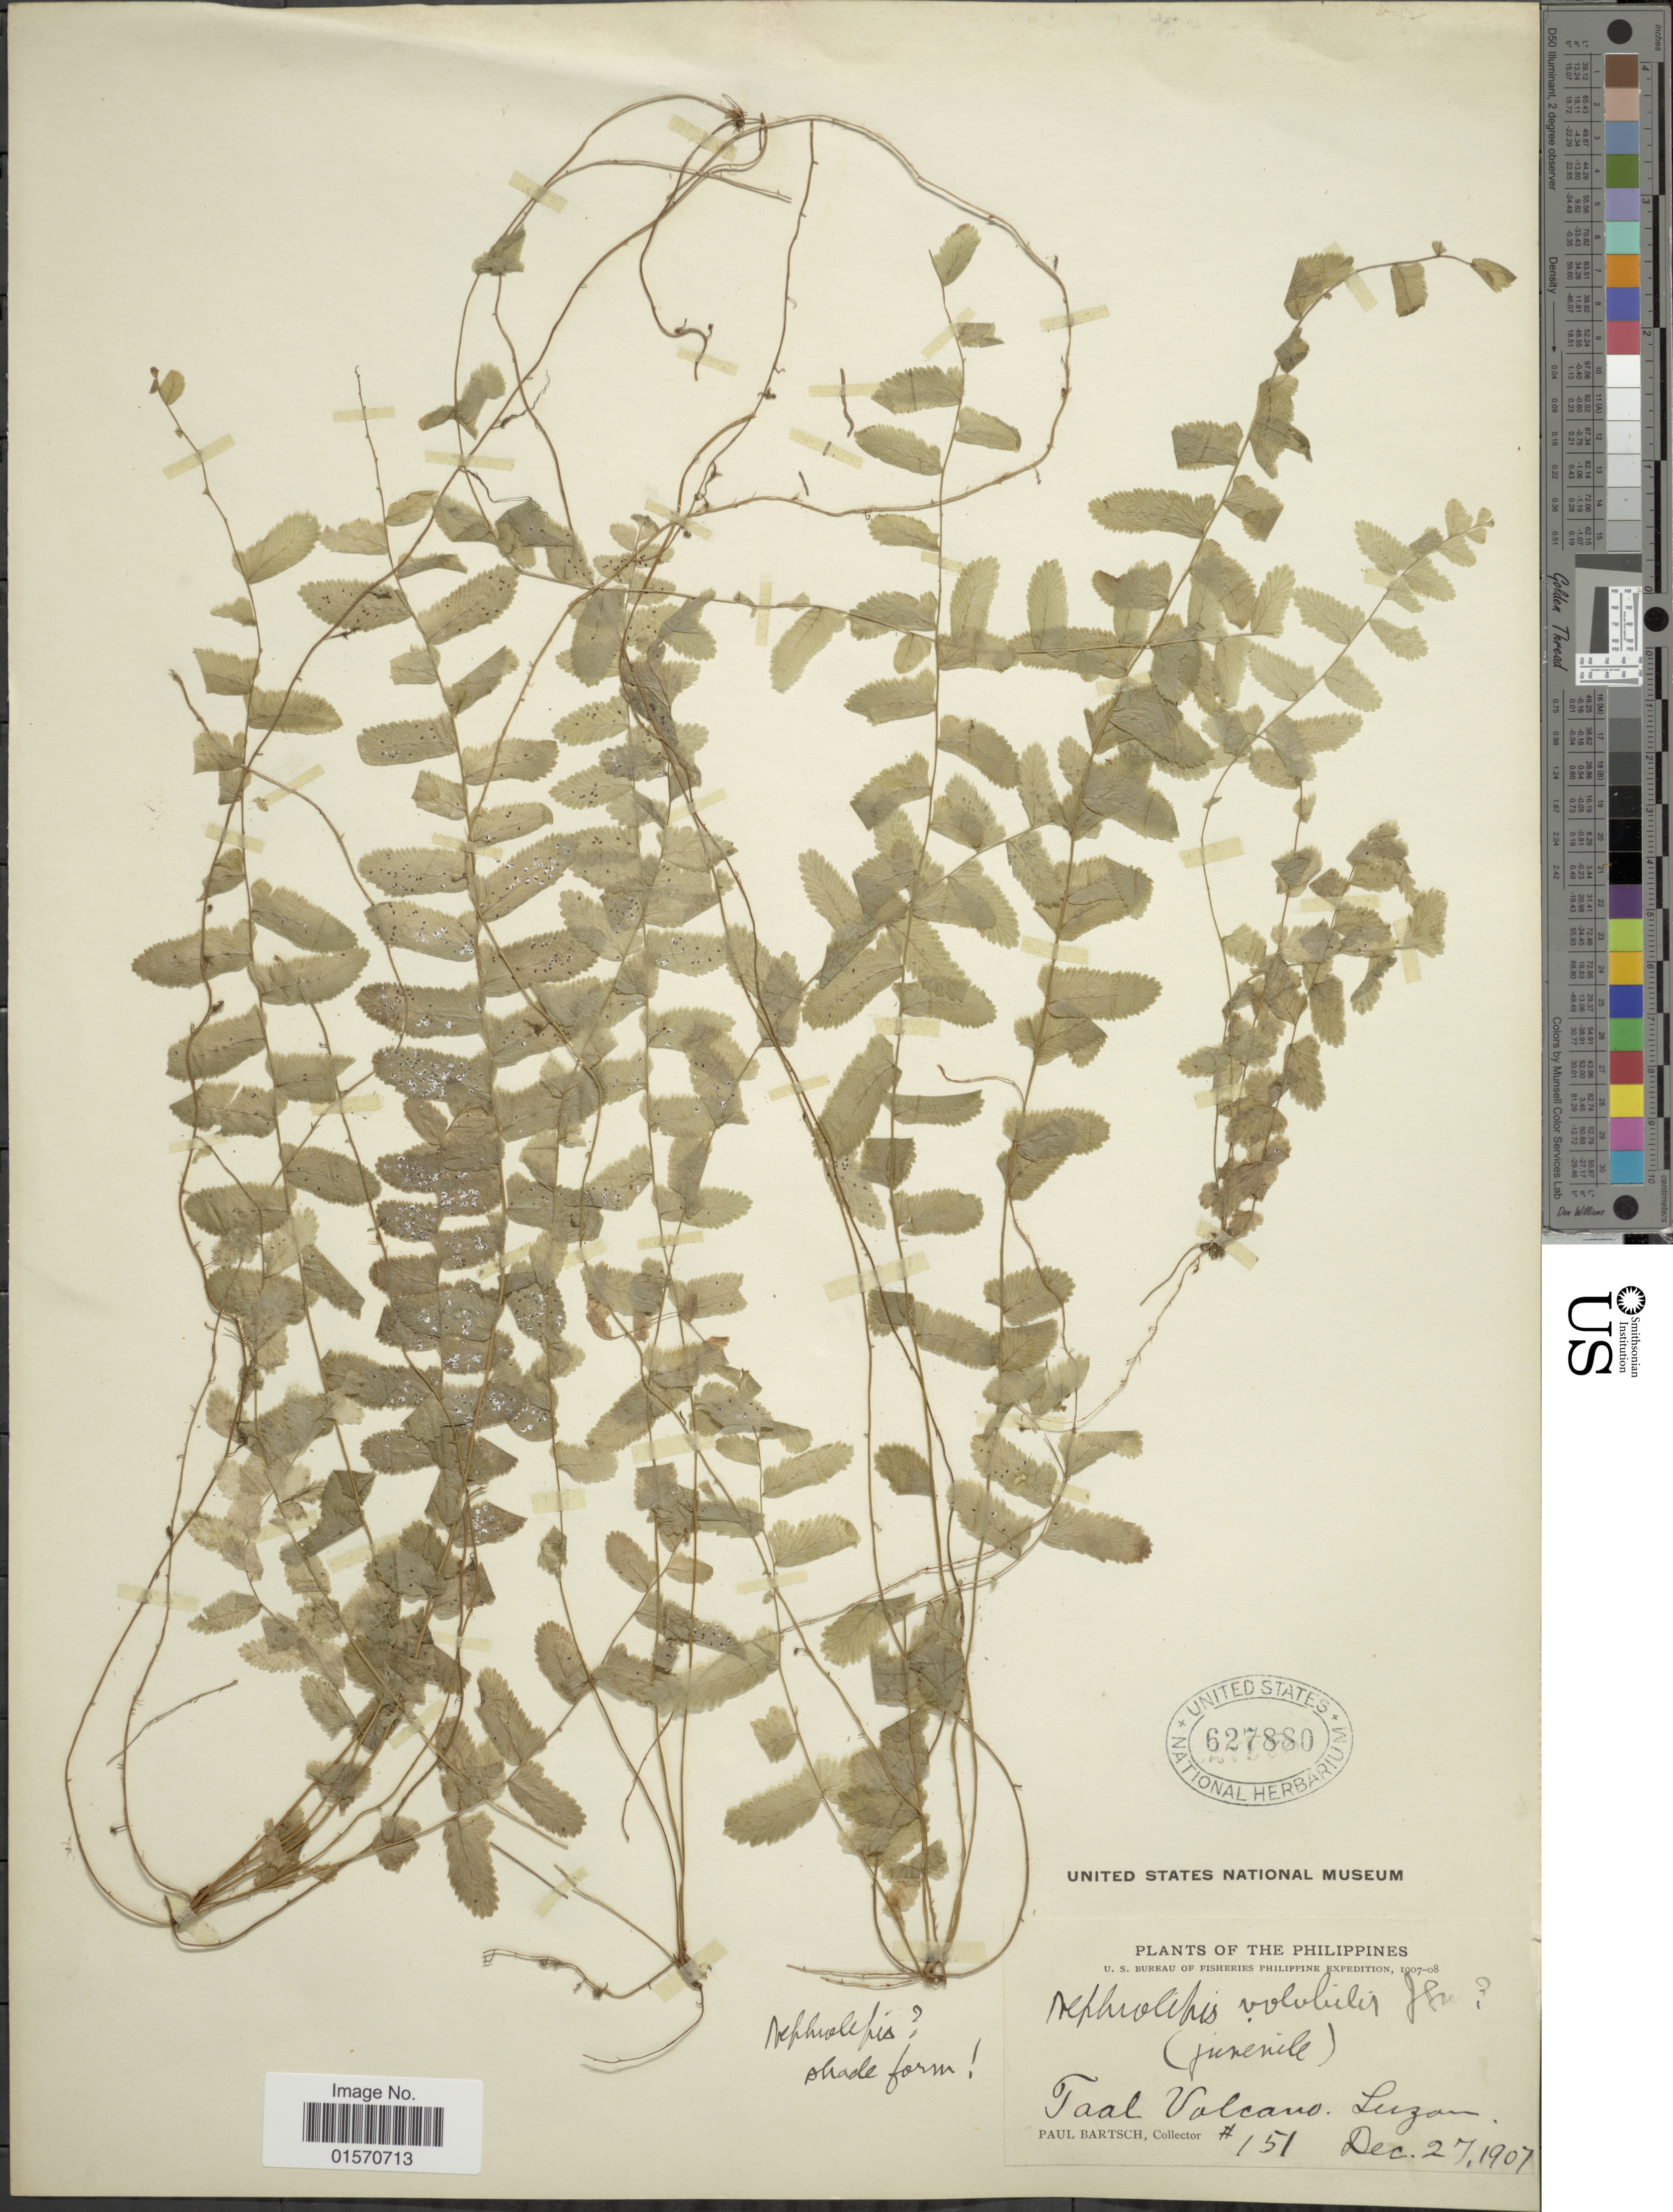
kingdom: Plantae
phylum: Tracheophyta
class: Polypodiopsida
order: Polypodiales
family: Nephrolepidaceae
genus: Nephrolepis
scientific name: Nephrolepis radicans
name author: (Burm.) Kuhn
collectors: P. Bartsch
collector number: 151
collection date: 1907-12-27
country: Philippines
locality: Taal Volcano, Luzon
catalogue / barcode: US 627880